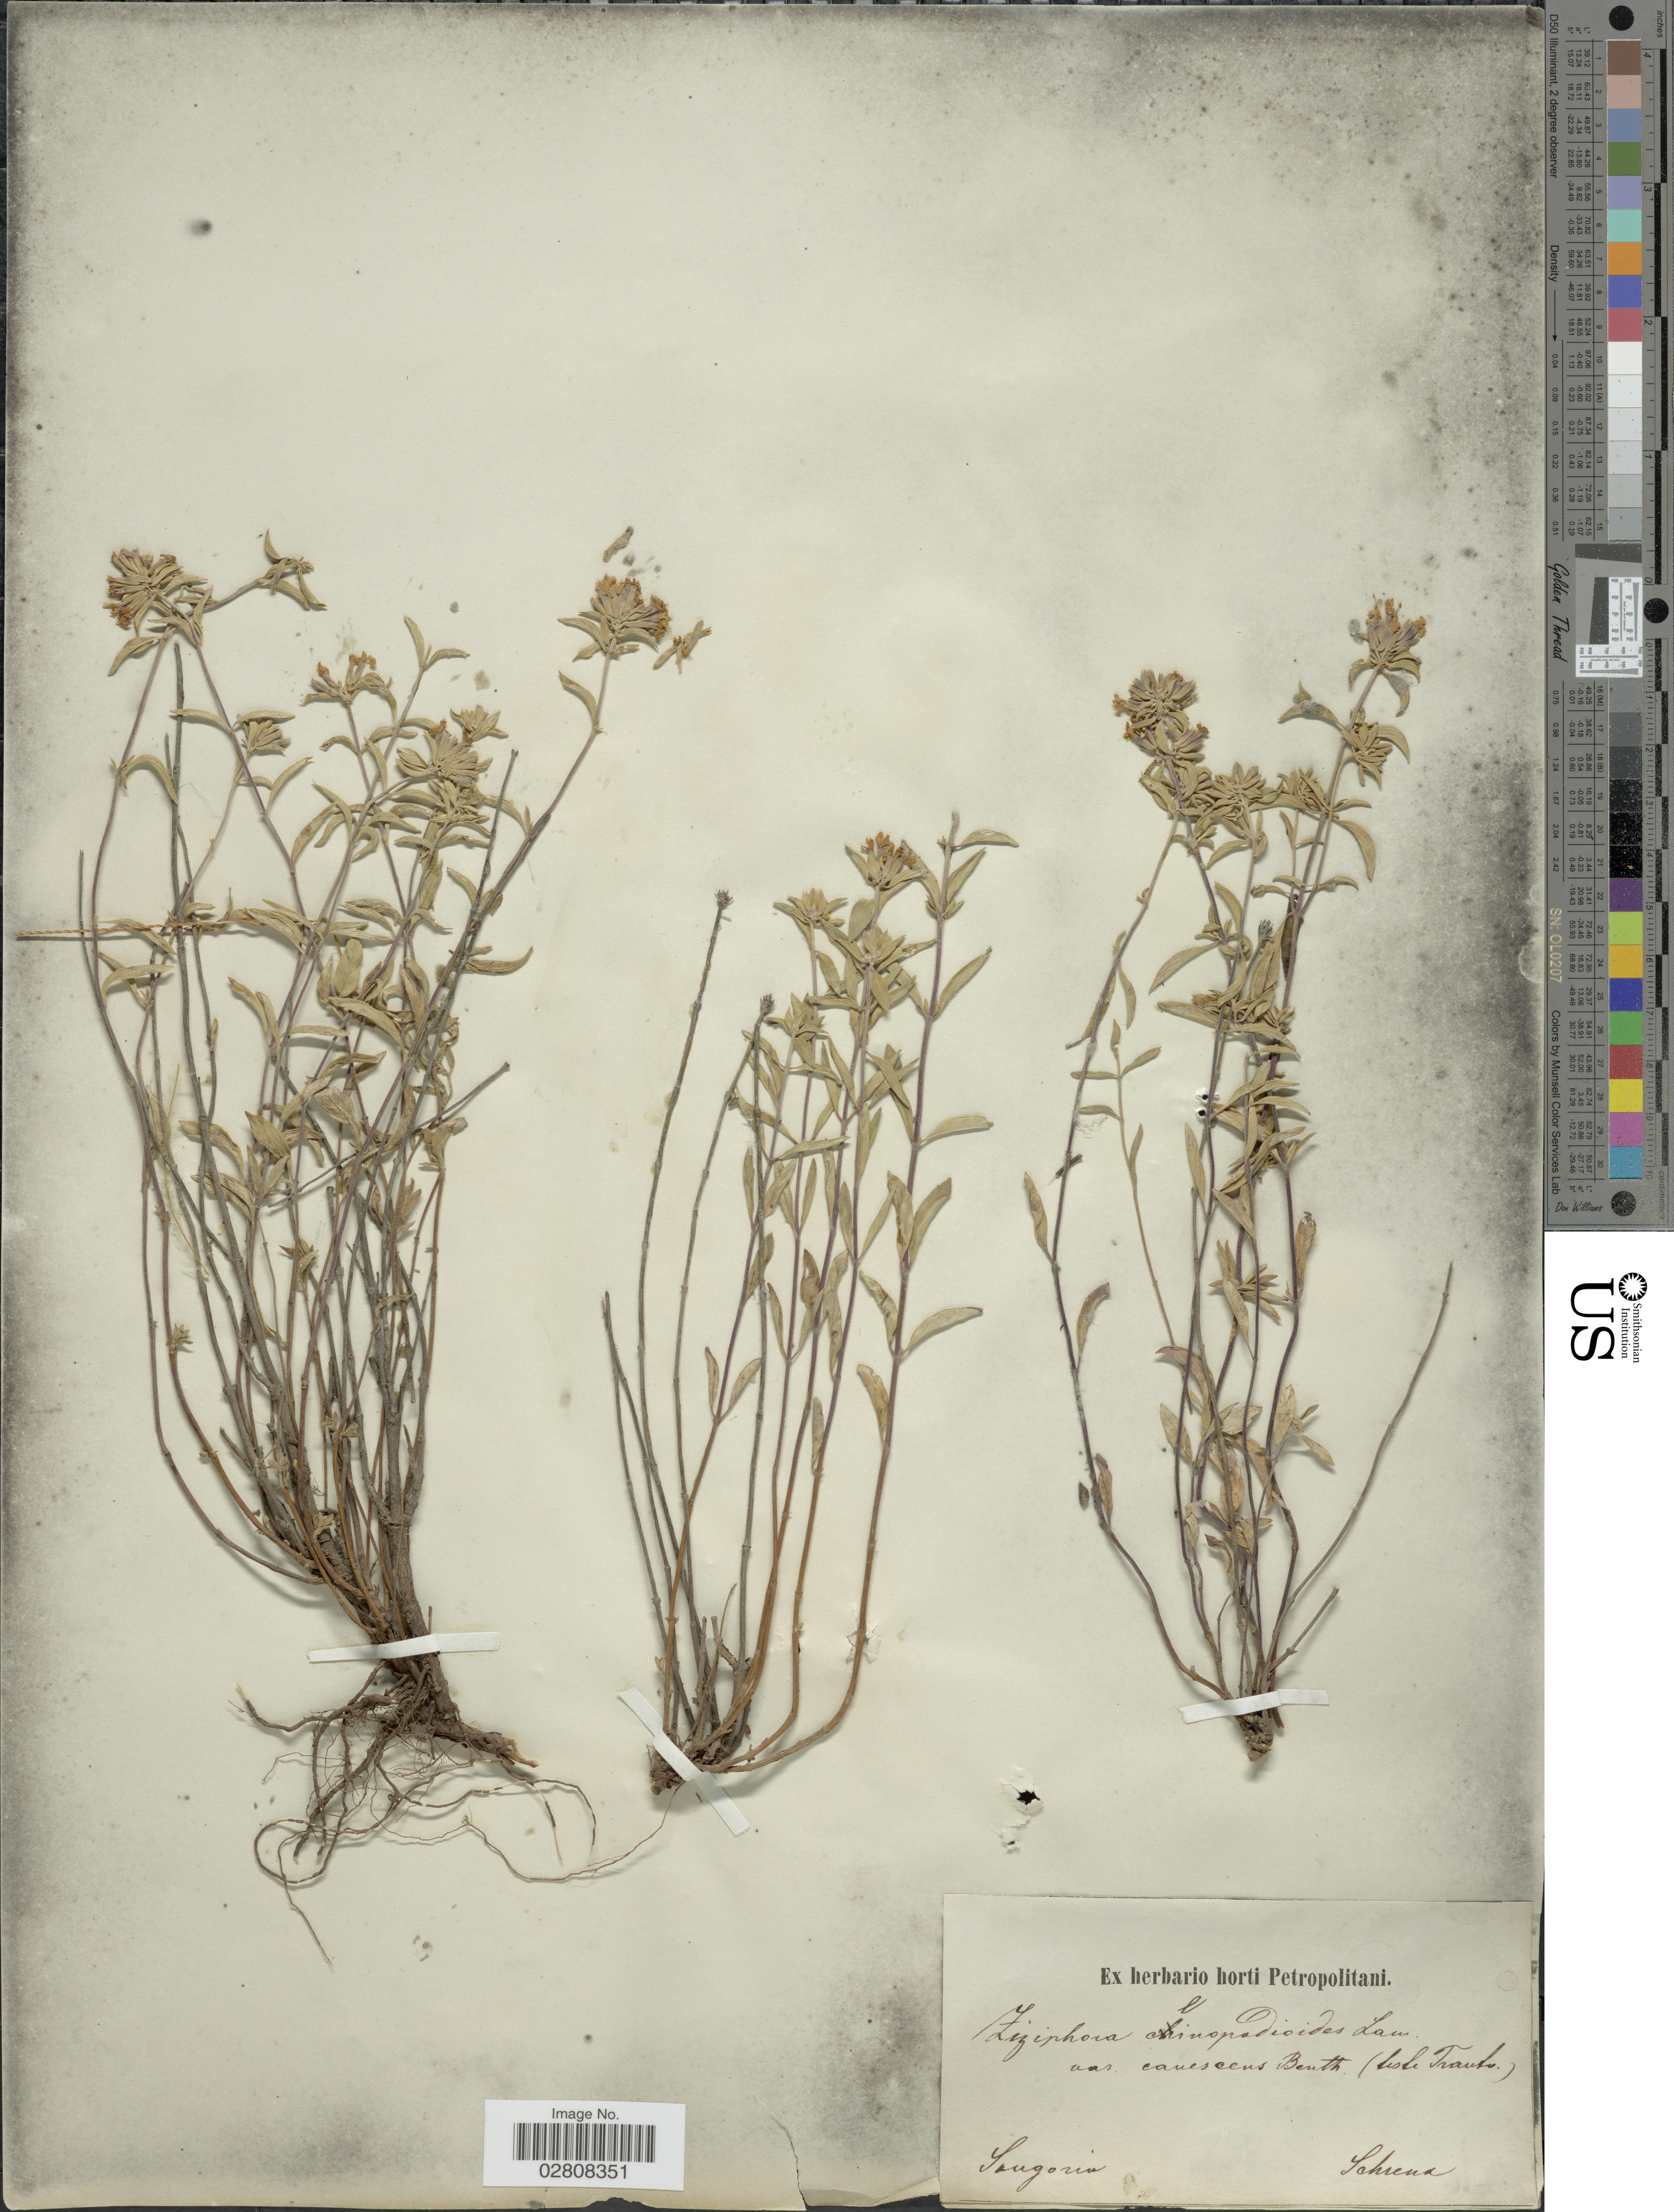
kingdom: Plantae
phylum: Tracheophyta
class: Magnoliopsida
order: Lamiales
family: Lamiaceae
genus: Ziziphora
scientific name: Ziziphora clinopodioides var. canescens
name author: Benth.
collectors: A.G. Schrenk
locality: Sangoria